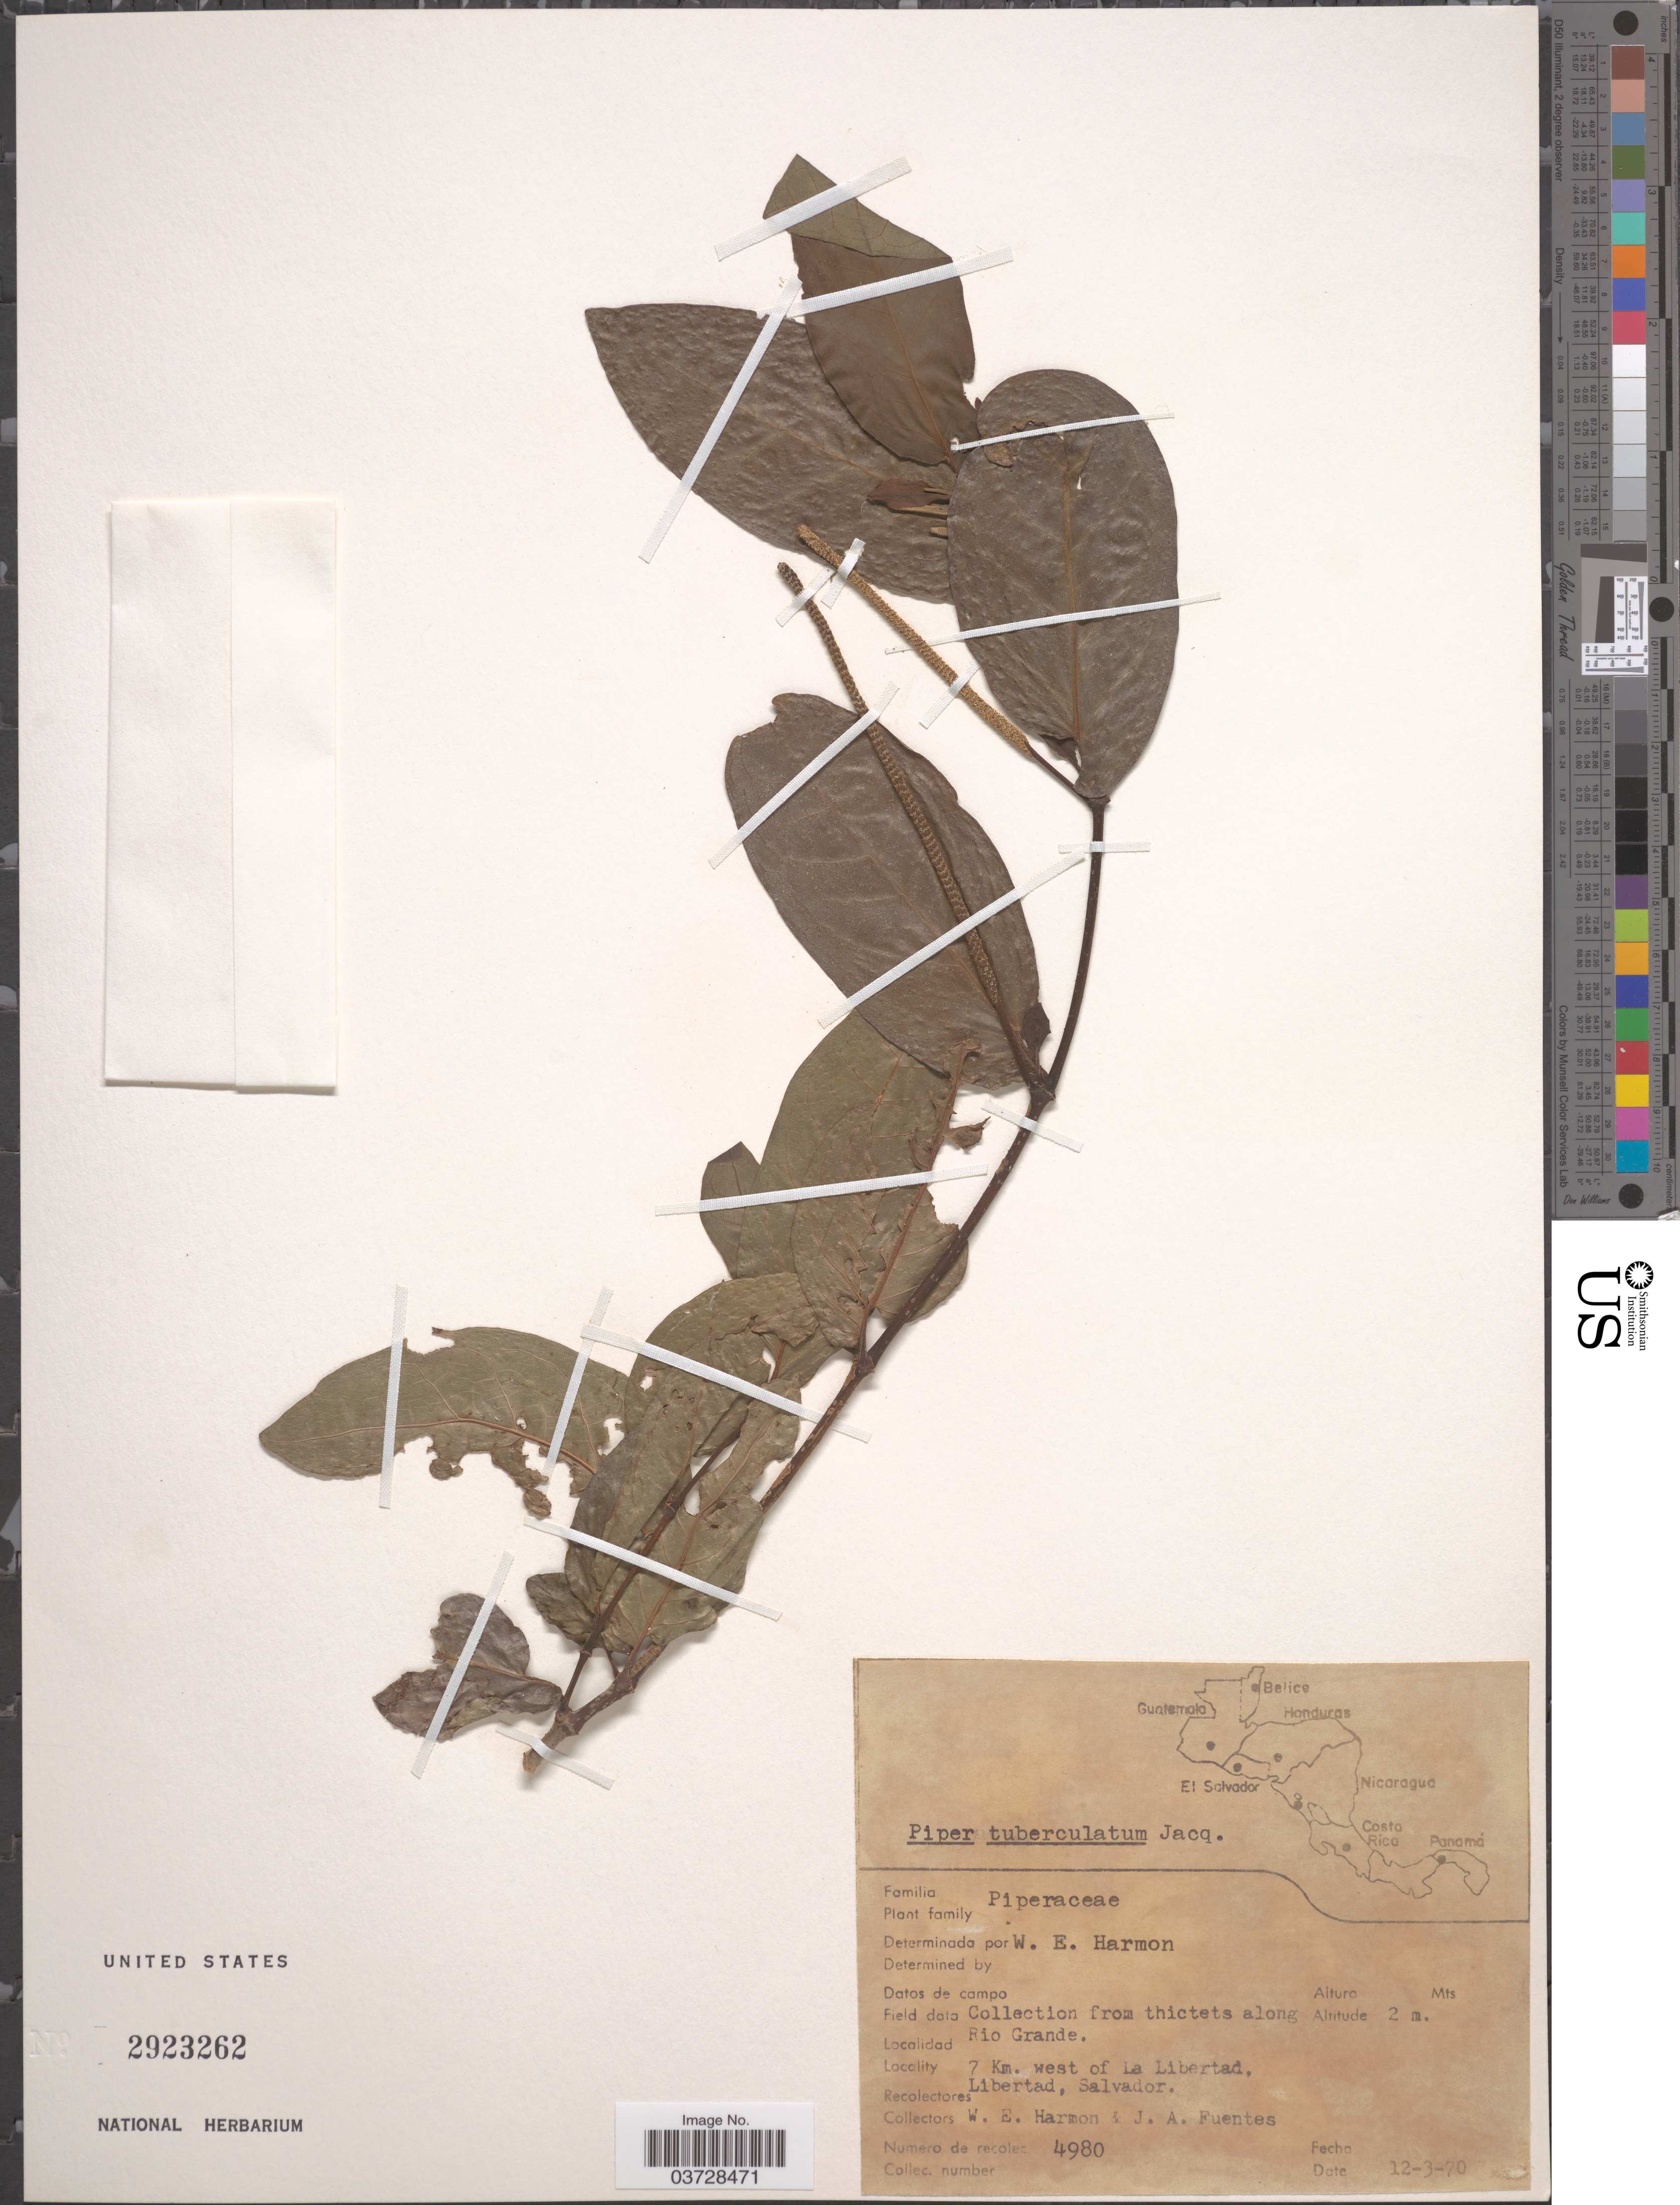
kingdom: Plantae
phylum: Tracheophyta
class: Magnoliopsida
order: Piperales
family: Piperaceae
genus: Piper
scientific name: Piper tuberculatum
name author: Jacq.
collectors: W. E. Harmon & J. Fuentes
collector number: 4980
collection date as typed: Transcribed d/m/y: 12/3/70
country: El Salvador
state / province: La Libertad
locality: Rio Grande. 7 Km. west of La Libertad, Libertad, Salvador.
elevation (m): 2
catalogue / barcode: US 2923262